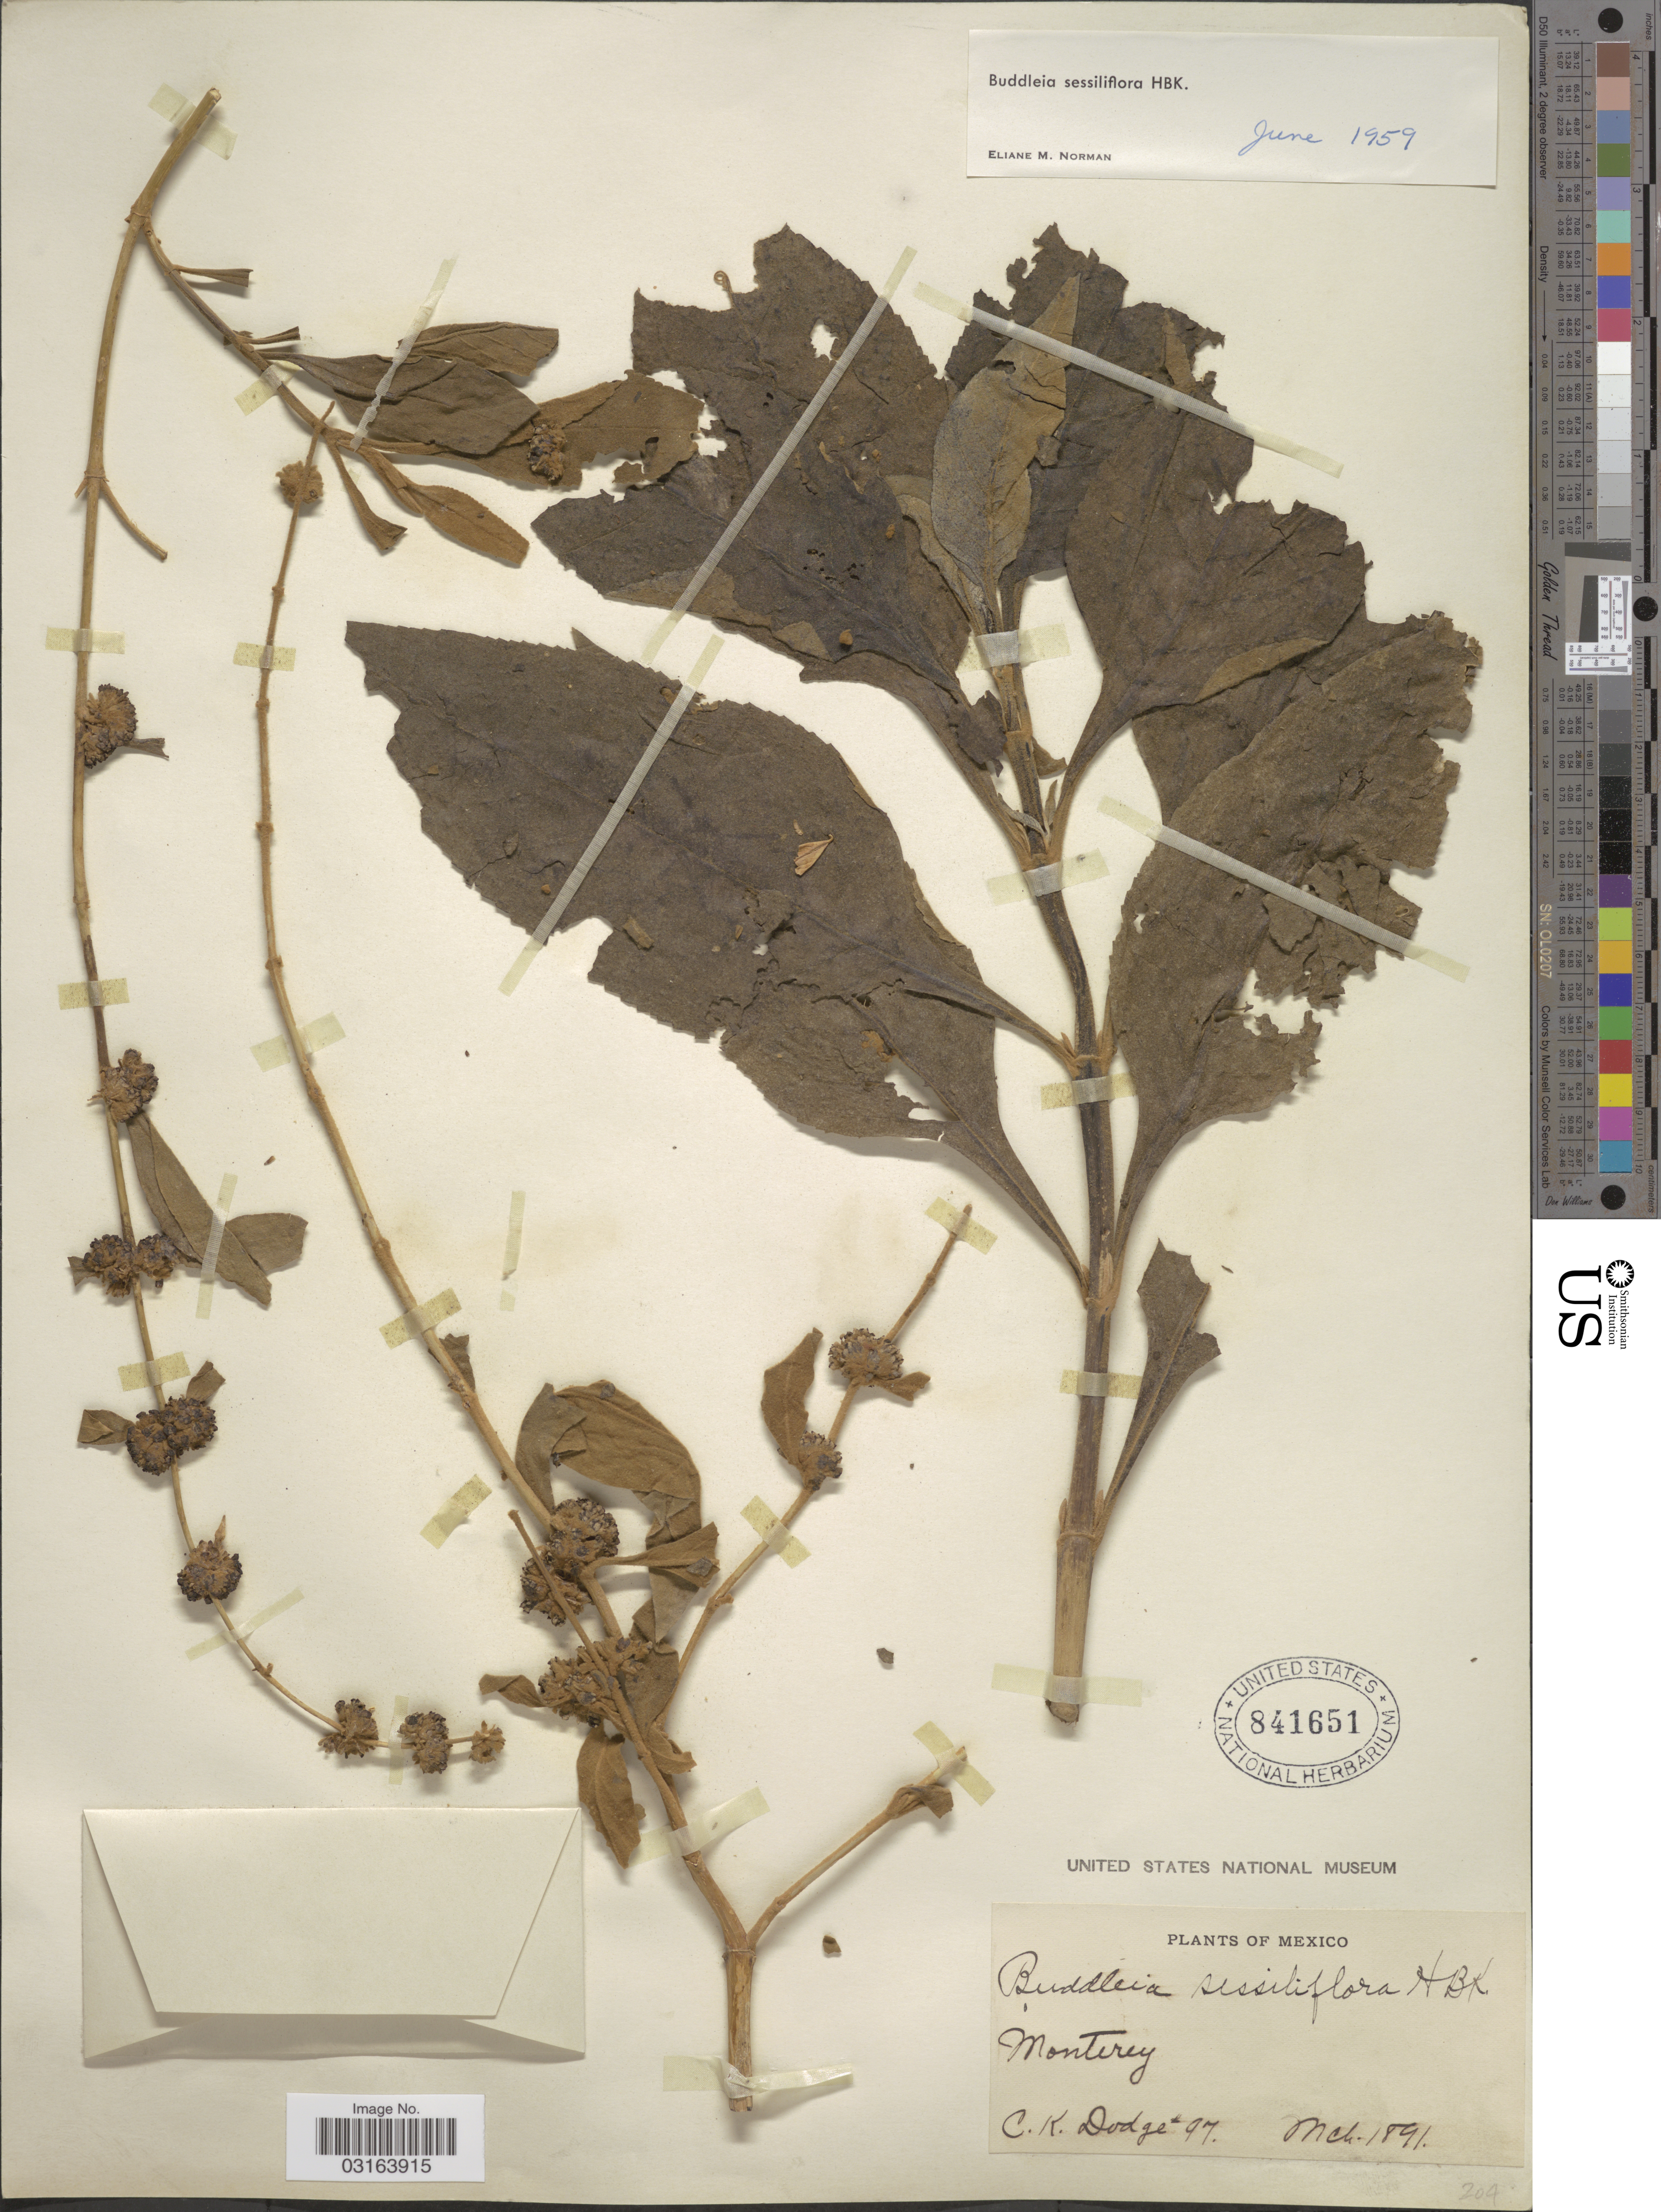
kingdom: Plantae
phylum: Tracheophyta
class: Magnoliopsida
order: Lamiales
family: Scrophulariaceae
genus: Buddleja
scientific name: Buddleja sessiliflora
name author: Kunth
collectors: C. Dodge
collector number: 97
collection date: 1891-03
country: Mexico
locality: Monterey.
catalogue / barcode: US 841651